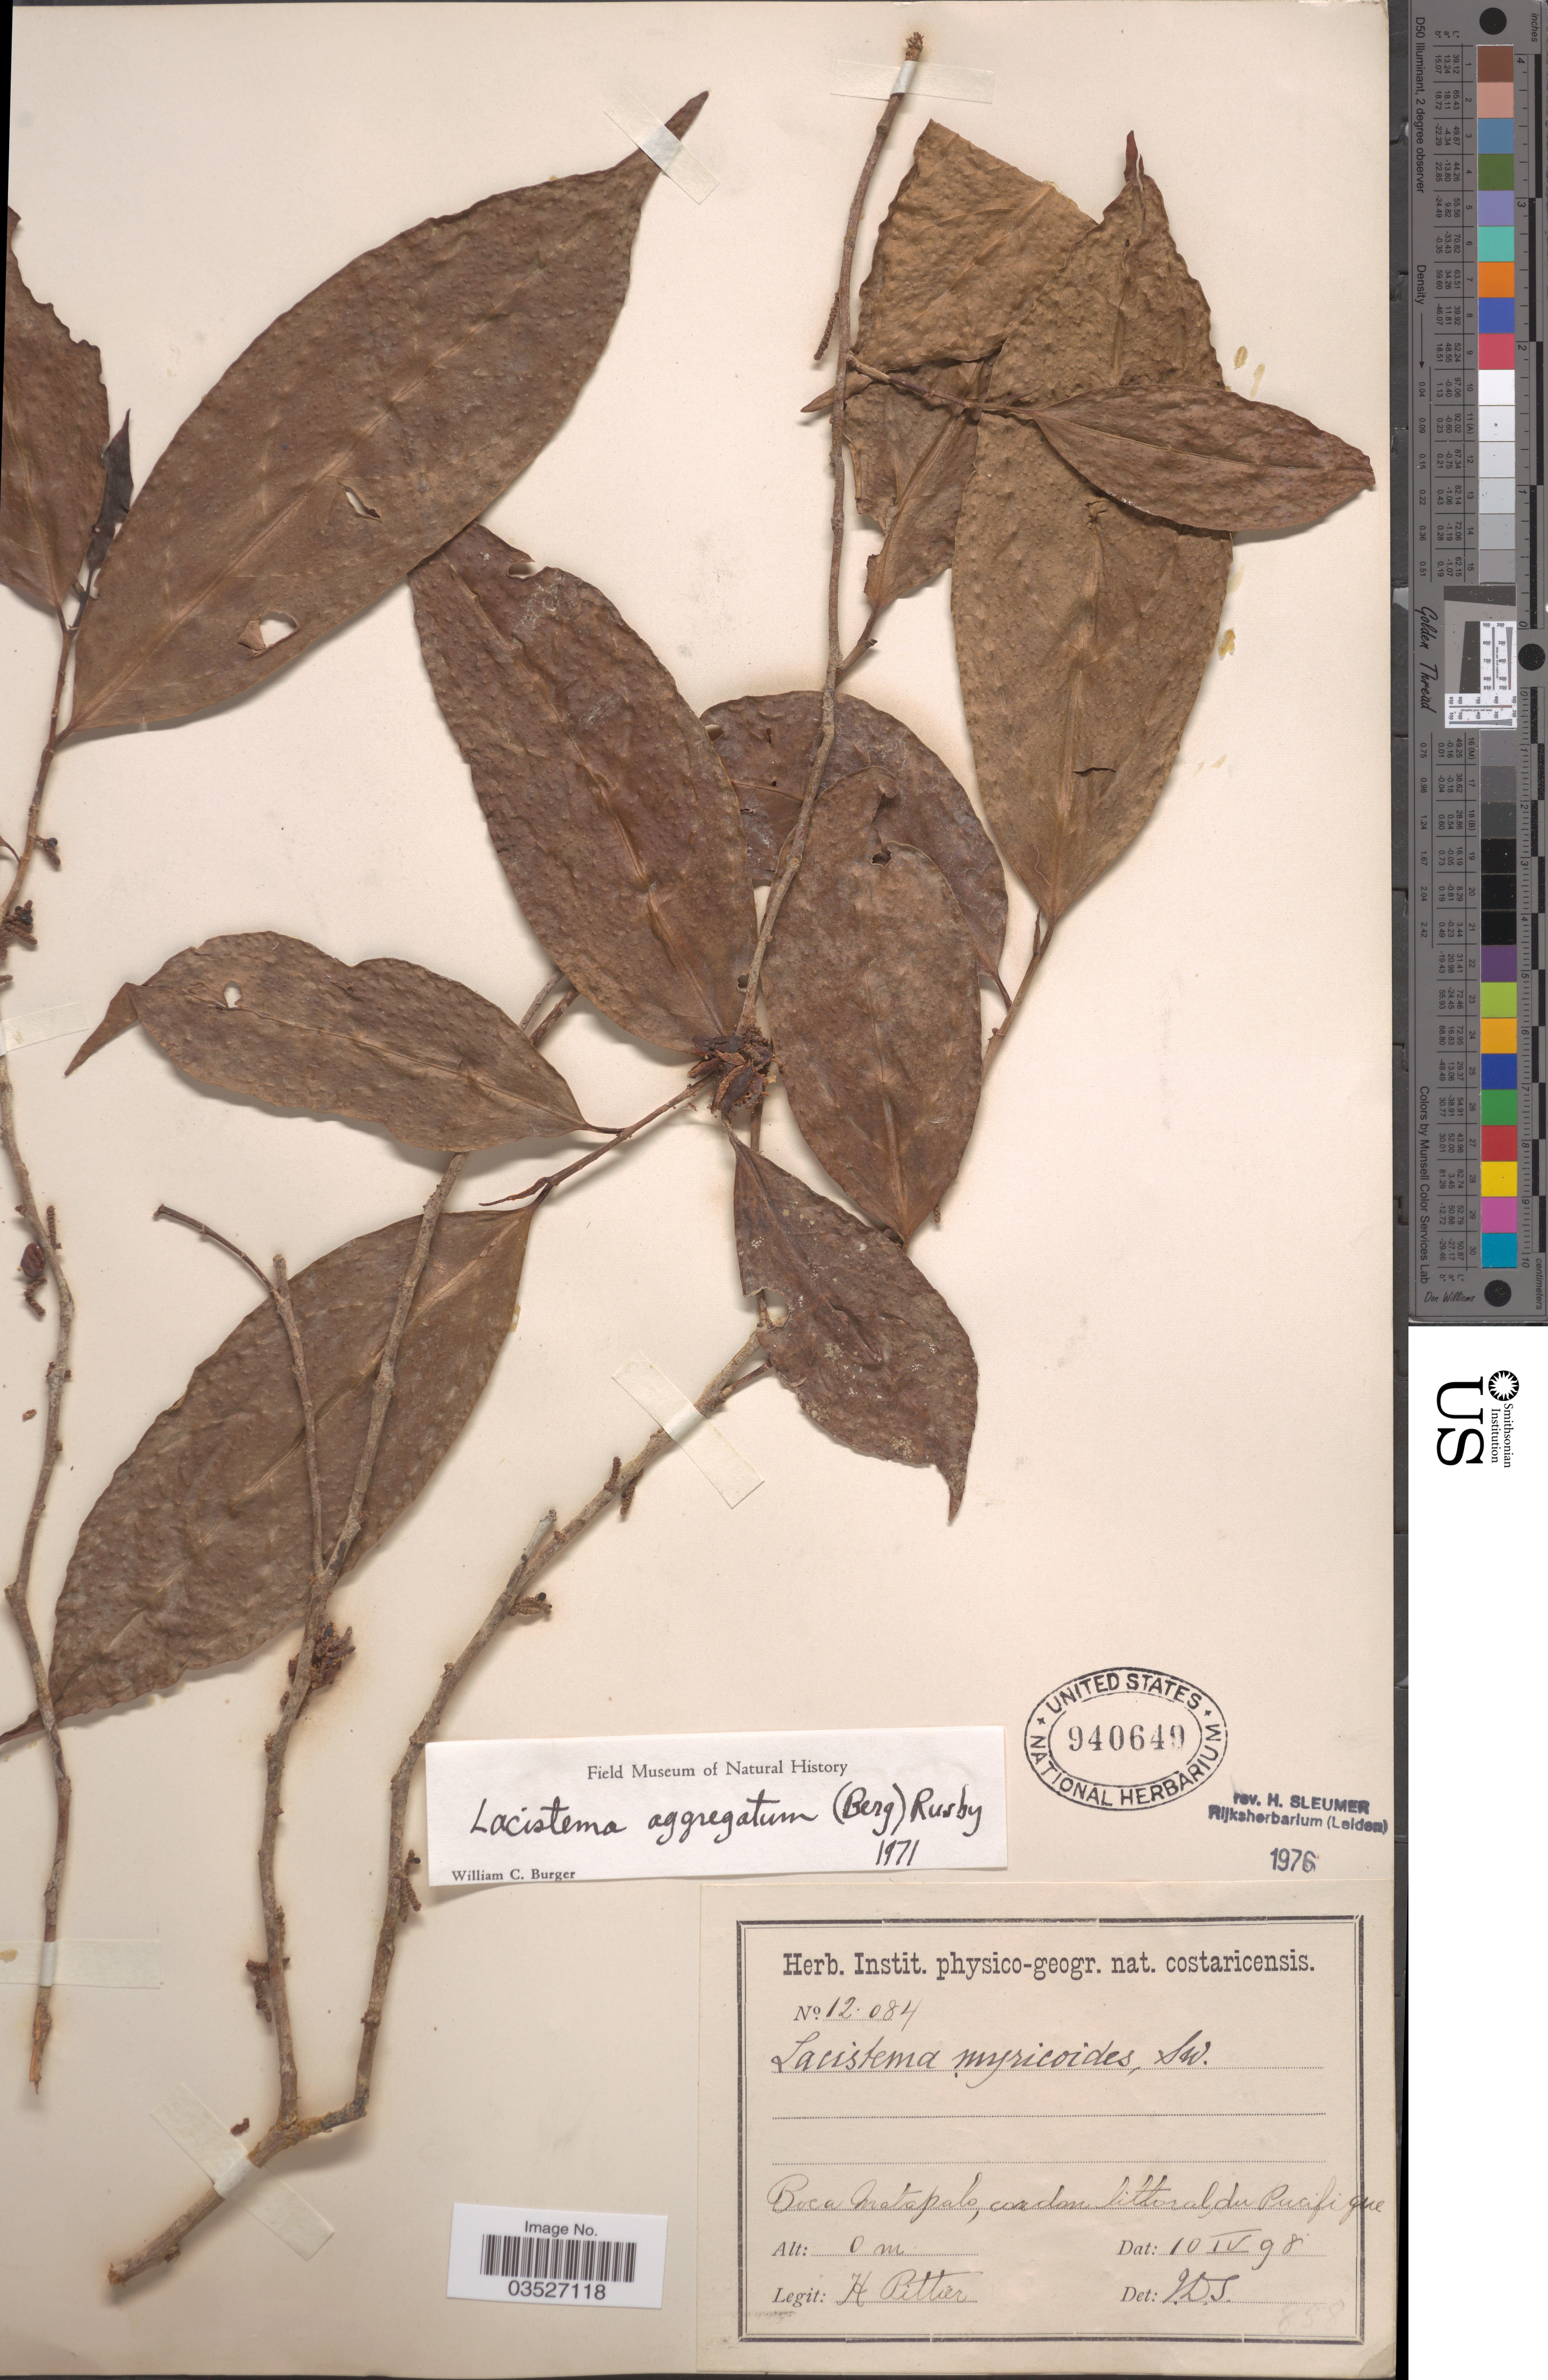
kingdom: Plantae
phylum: Tracheophyta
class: Magnoliopsida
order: Malpighiales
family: Lacistemataceae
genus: Lacistema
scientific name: Lacistema aggregatum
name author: (P.J. Bergius) Rusby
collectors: H. F. Pittier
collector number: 12084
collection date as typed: Transcribed d/m/y: 10/4/98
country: Costa Rica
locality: Boca Matapalo, cordon littoral du Pacifique [Boca Matapalo, cordon coastline of Pacific]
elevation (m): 0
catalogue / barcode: US 940649